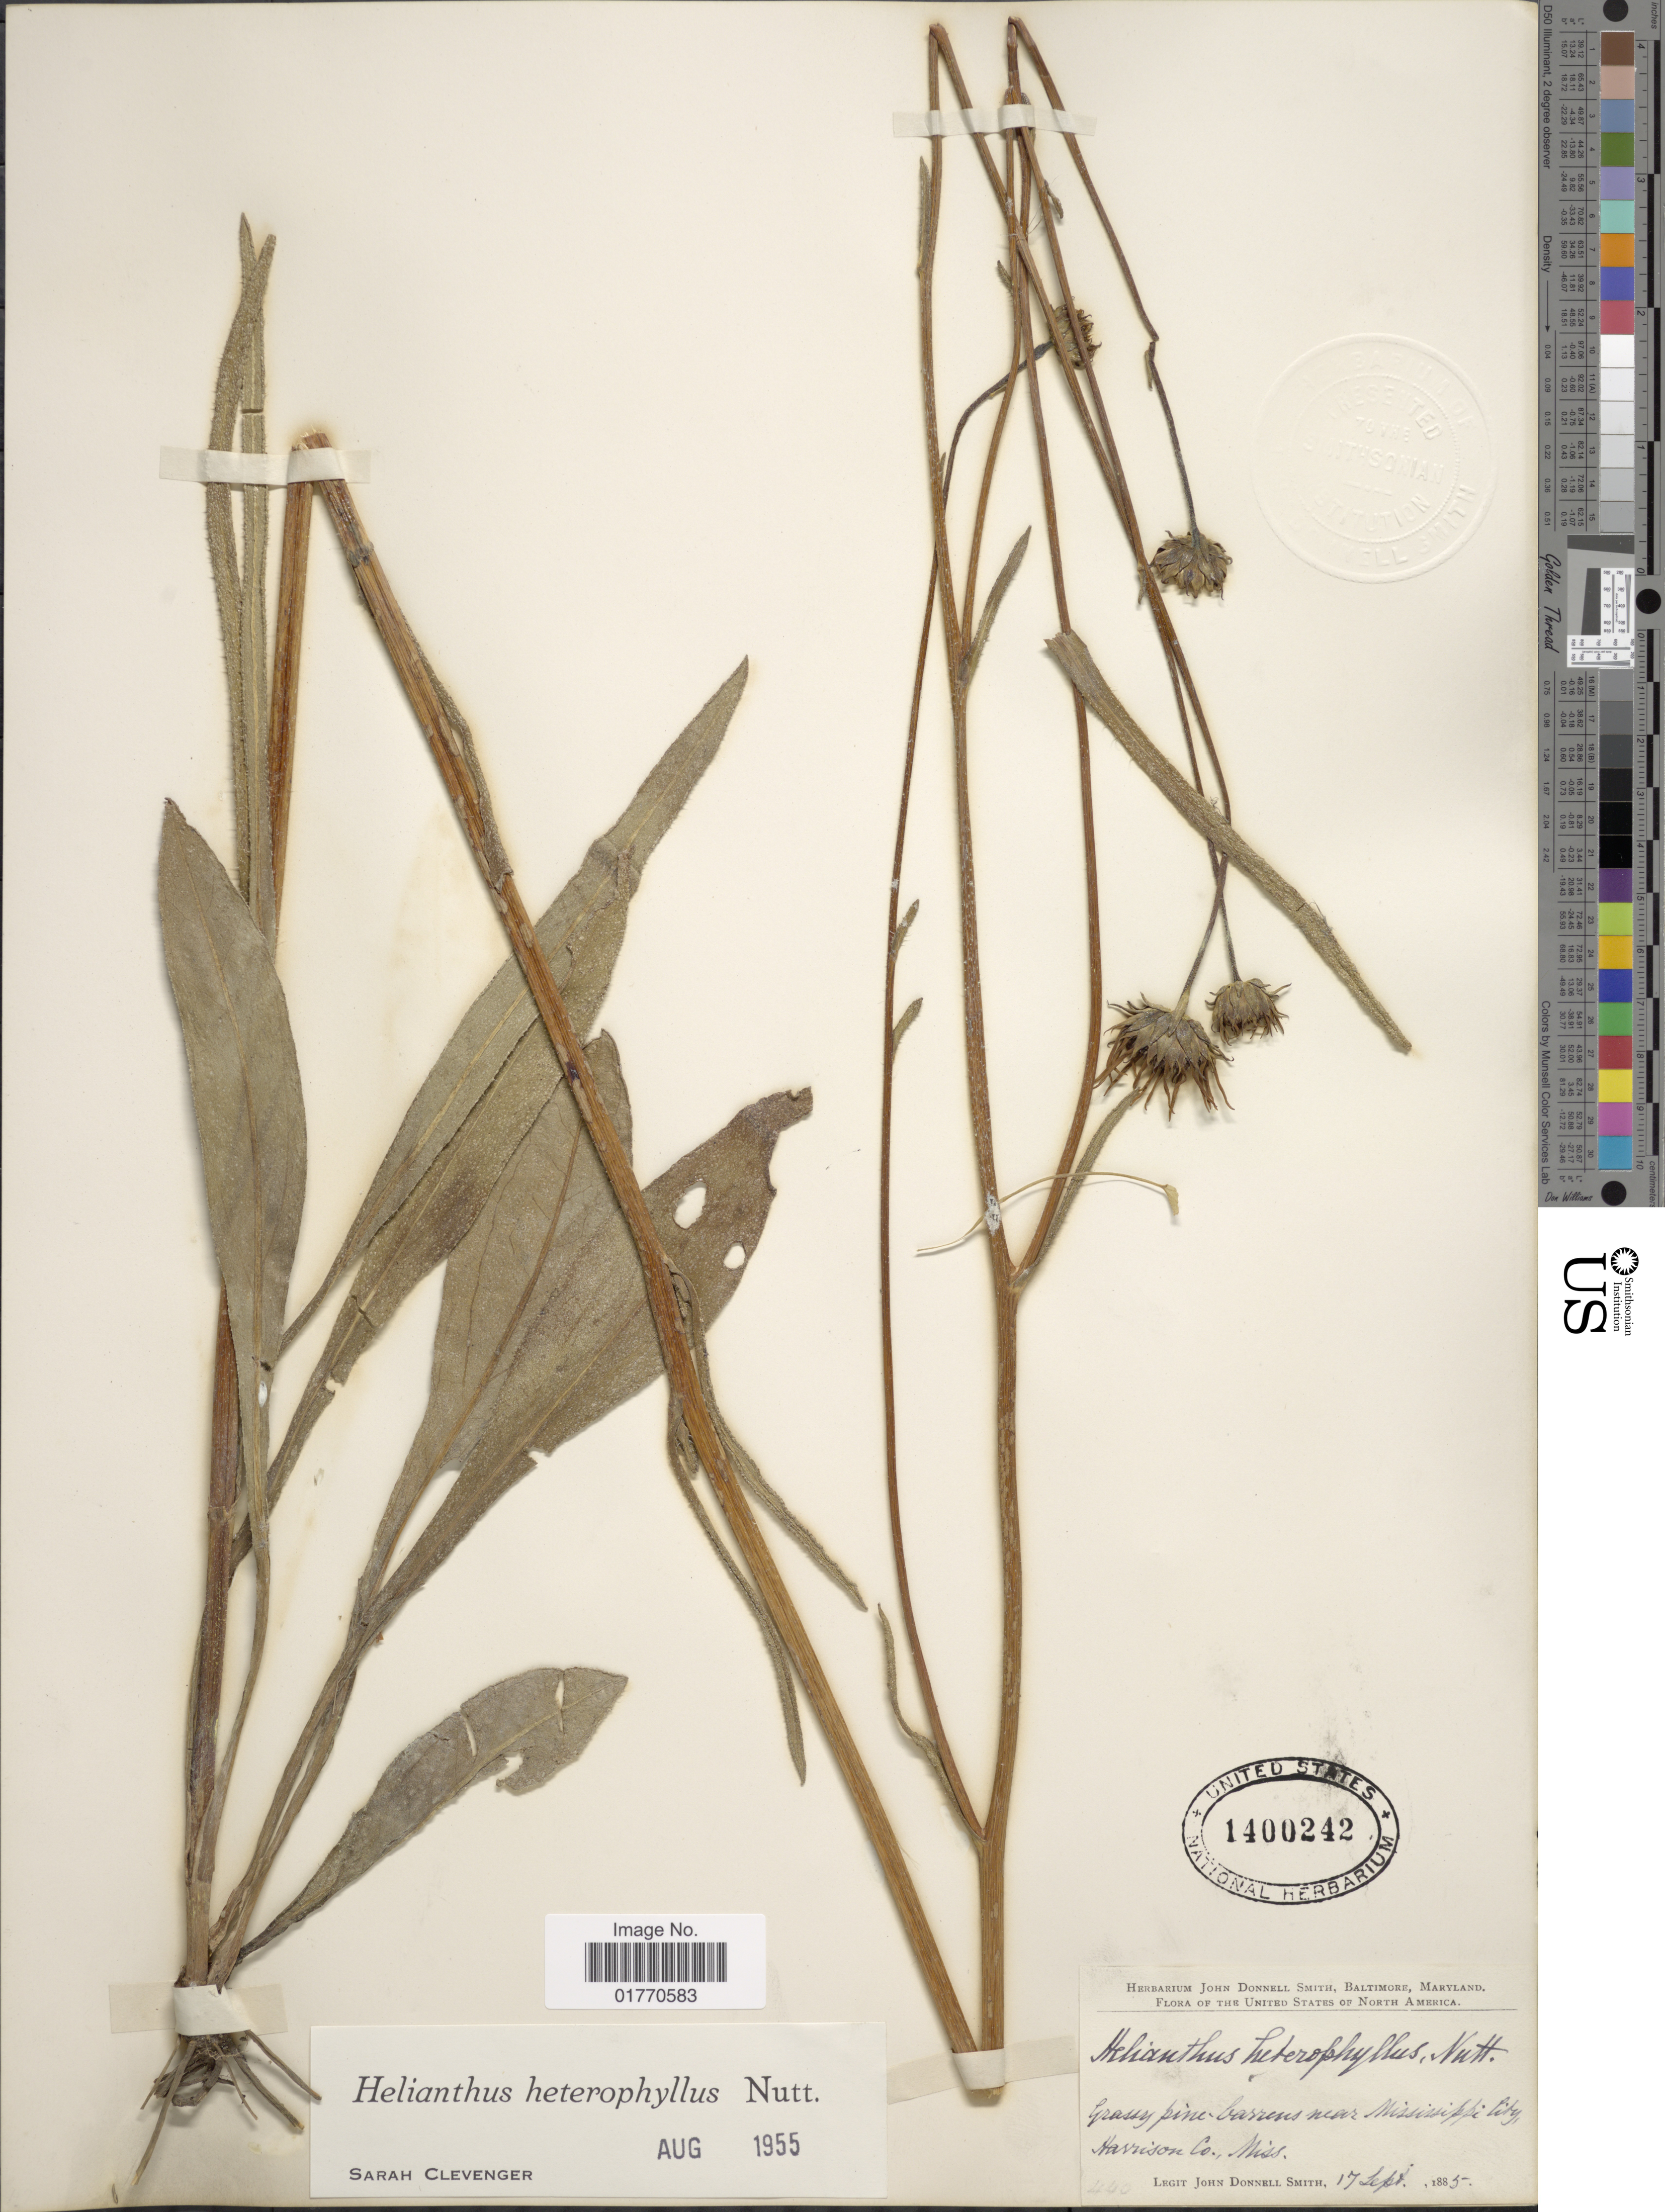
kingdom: Plantae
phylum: Tracheophyta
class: Magnoliopsida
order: Asterales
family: Asteraceae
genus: Helianthus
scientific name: Helianthus heterophyllus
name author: Nutt.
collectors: J. Donnell Smith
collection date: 1885-09-17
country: United States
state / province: Mississippi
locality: Grassy pine barrens near Mississippi City, Harrison Co.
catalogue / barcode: US 1400242